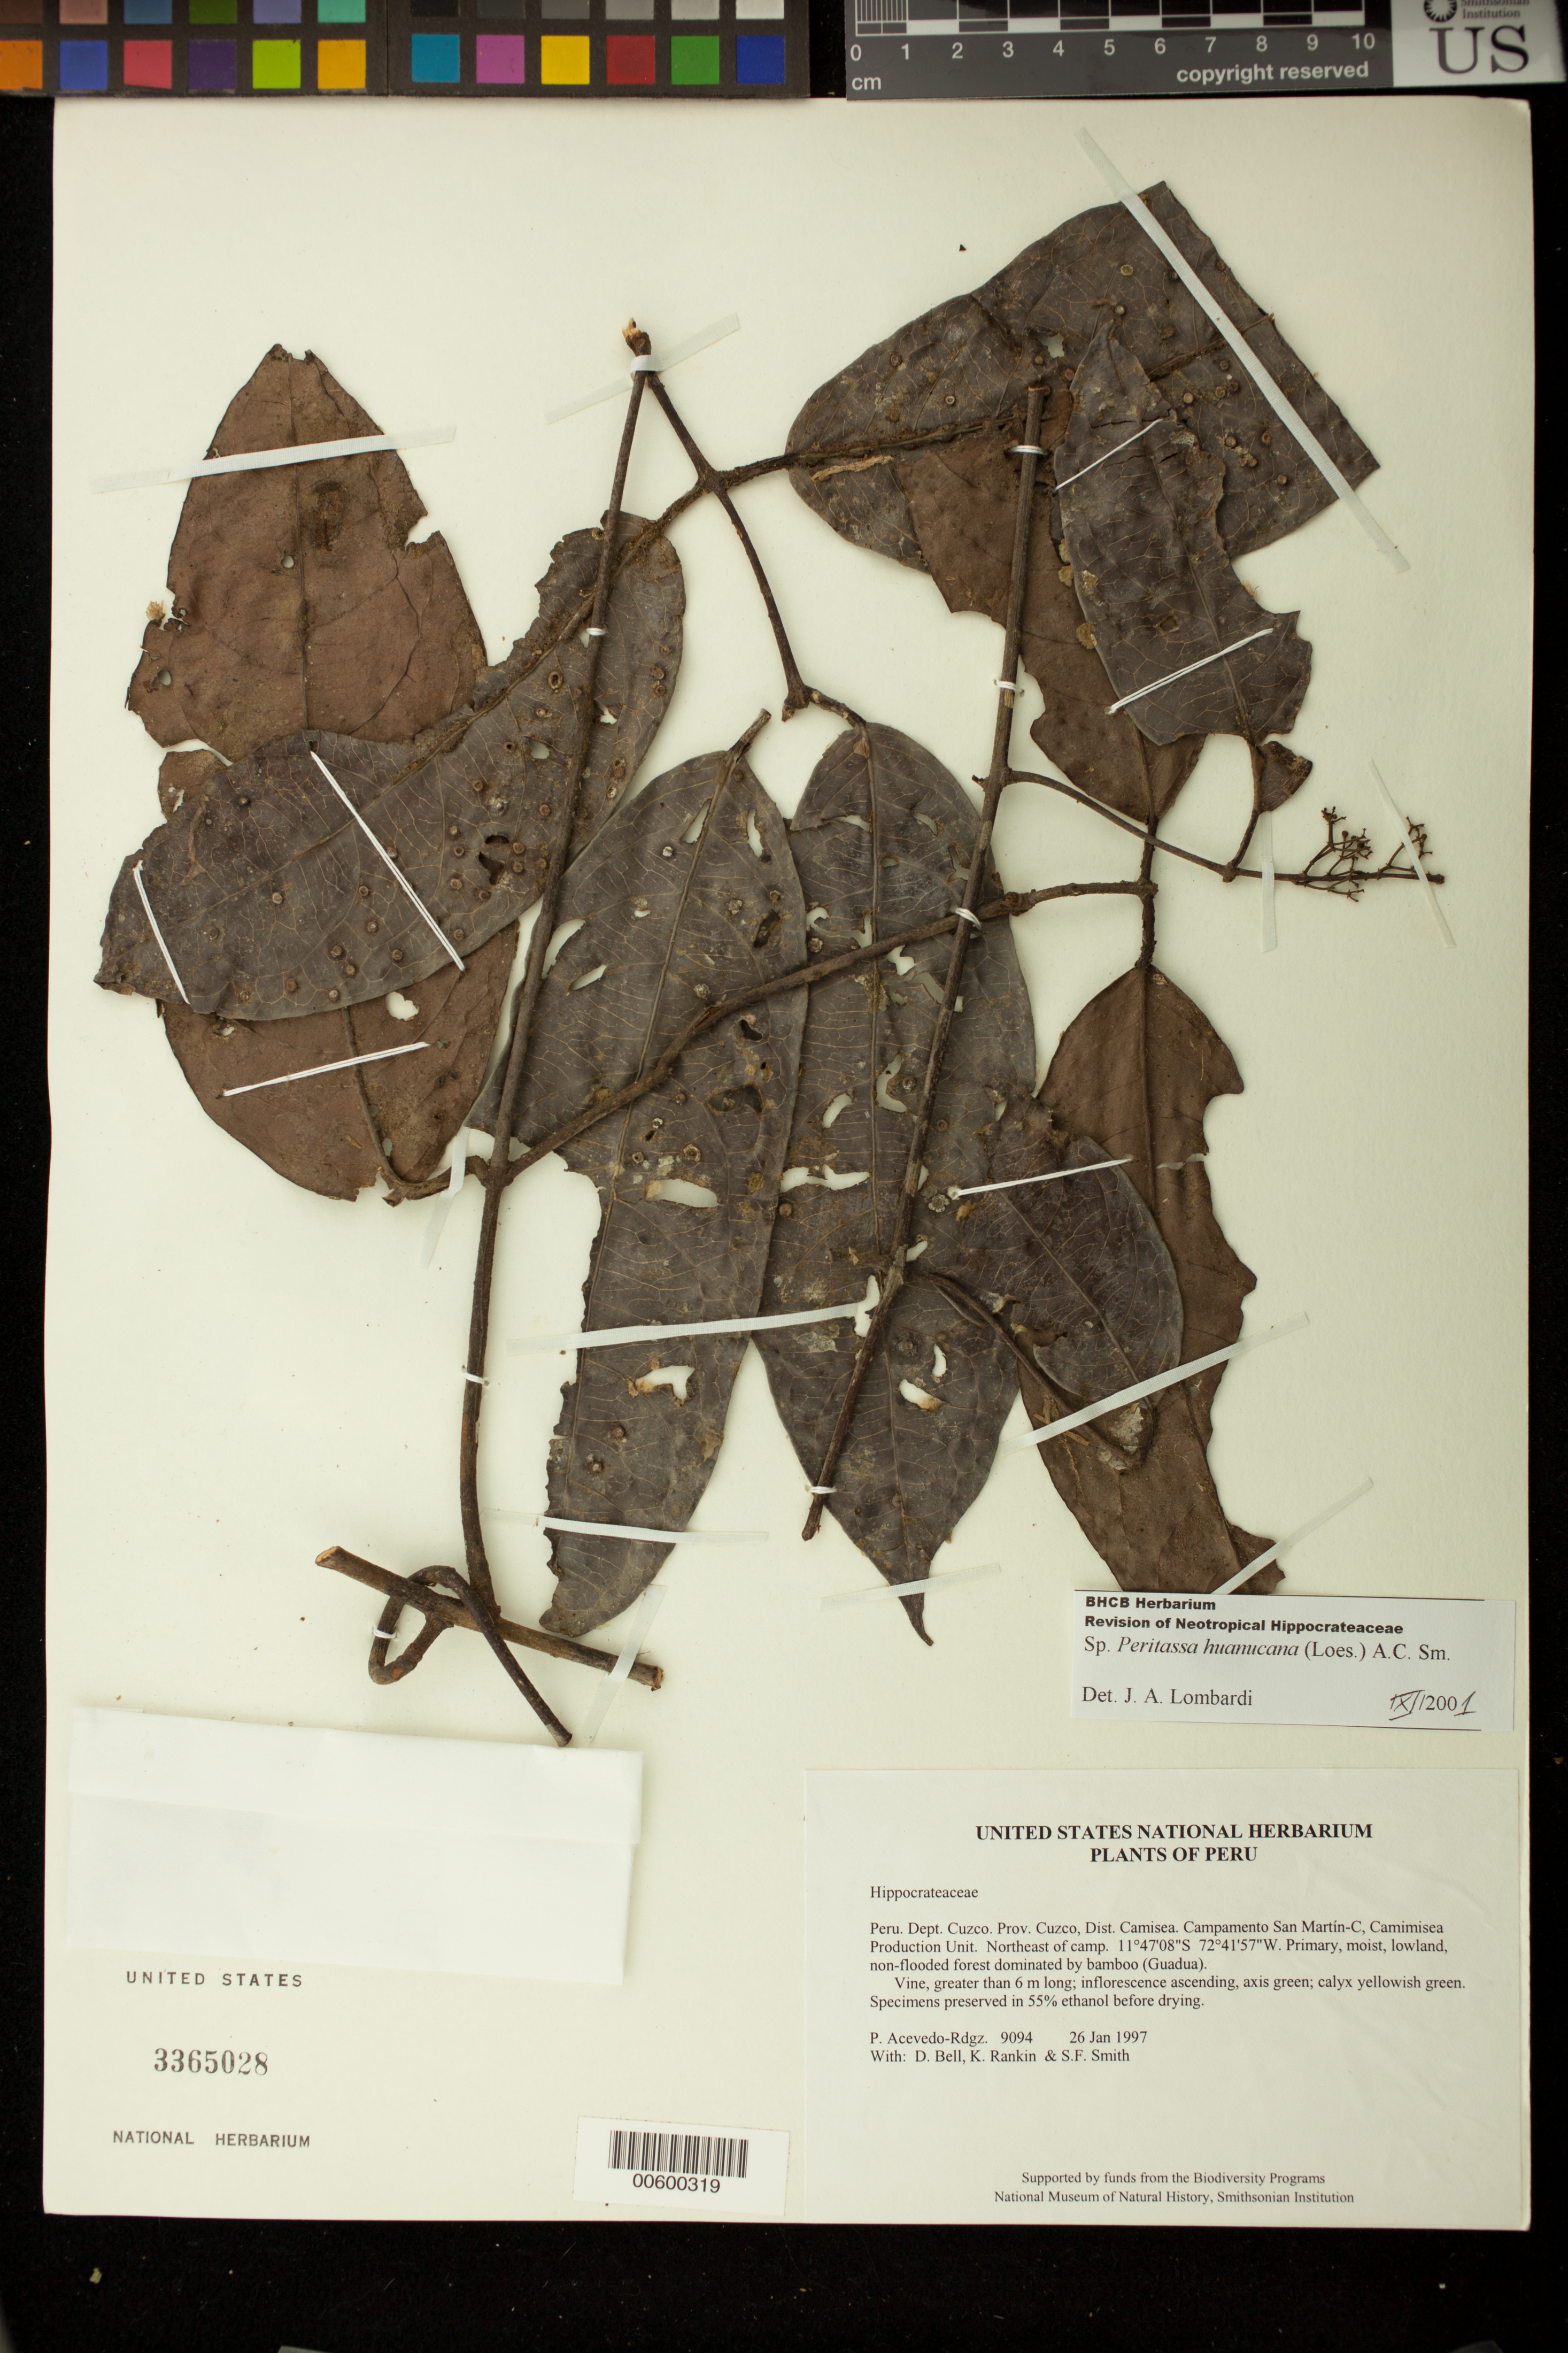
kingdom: Plantae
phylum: Tracheophyta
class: Magnoliopsida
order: Celastrales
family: Celastraceae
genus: Peritassa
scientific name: Peritassa huanucana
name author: (Loes.) A.C. Sm.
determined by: Lombardi, Julio A.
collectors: P. Acevedo-Rodr., D. A. Bell, K. B. Rankin & S.F. Smith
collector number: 9094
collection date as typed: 26 Jan 1997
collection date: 1997-01-26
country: Peru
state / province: Cusco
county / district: Cusco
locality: Districto Camisea, Campamento San Martín-C, Camimisea Production Unit. Northeast of camp.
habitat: Primary, moist, lowland, non-flooded forest dominated by bamboo (Guadua).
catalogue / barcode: US 3365028